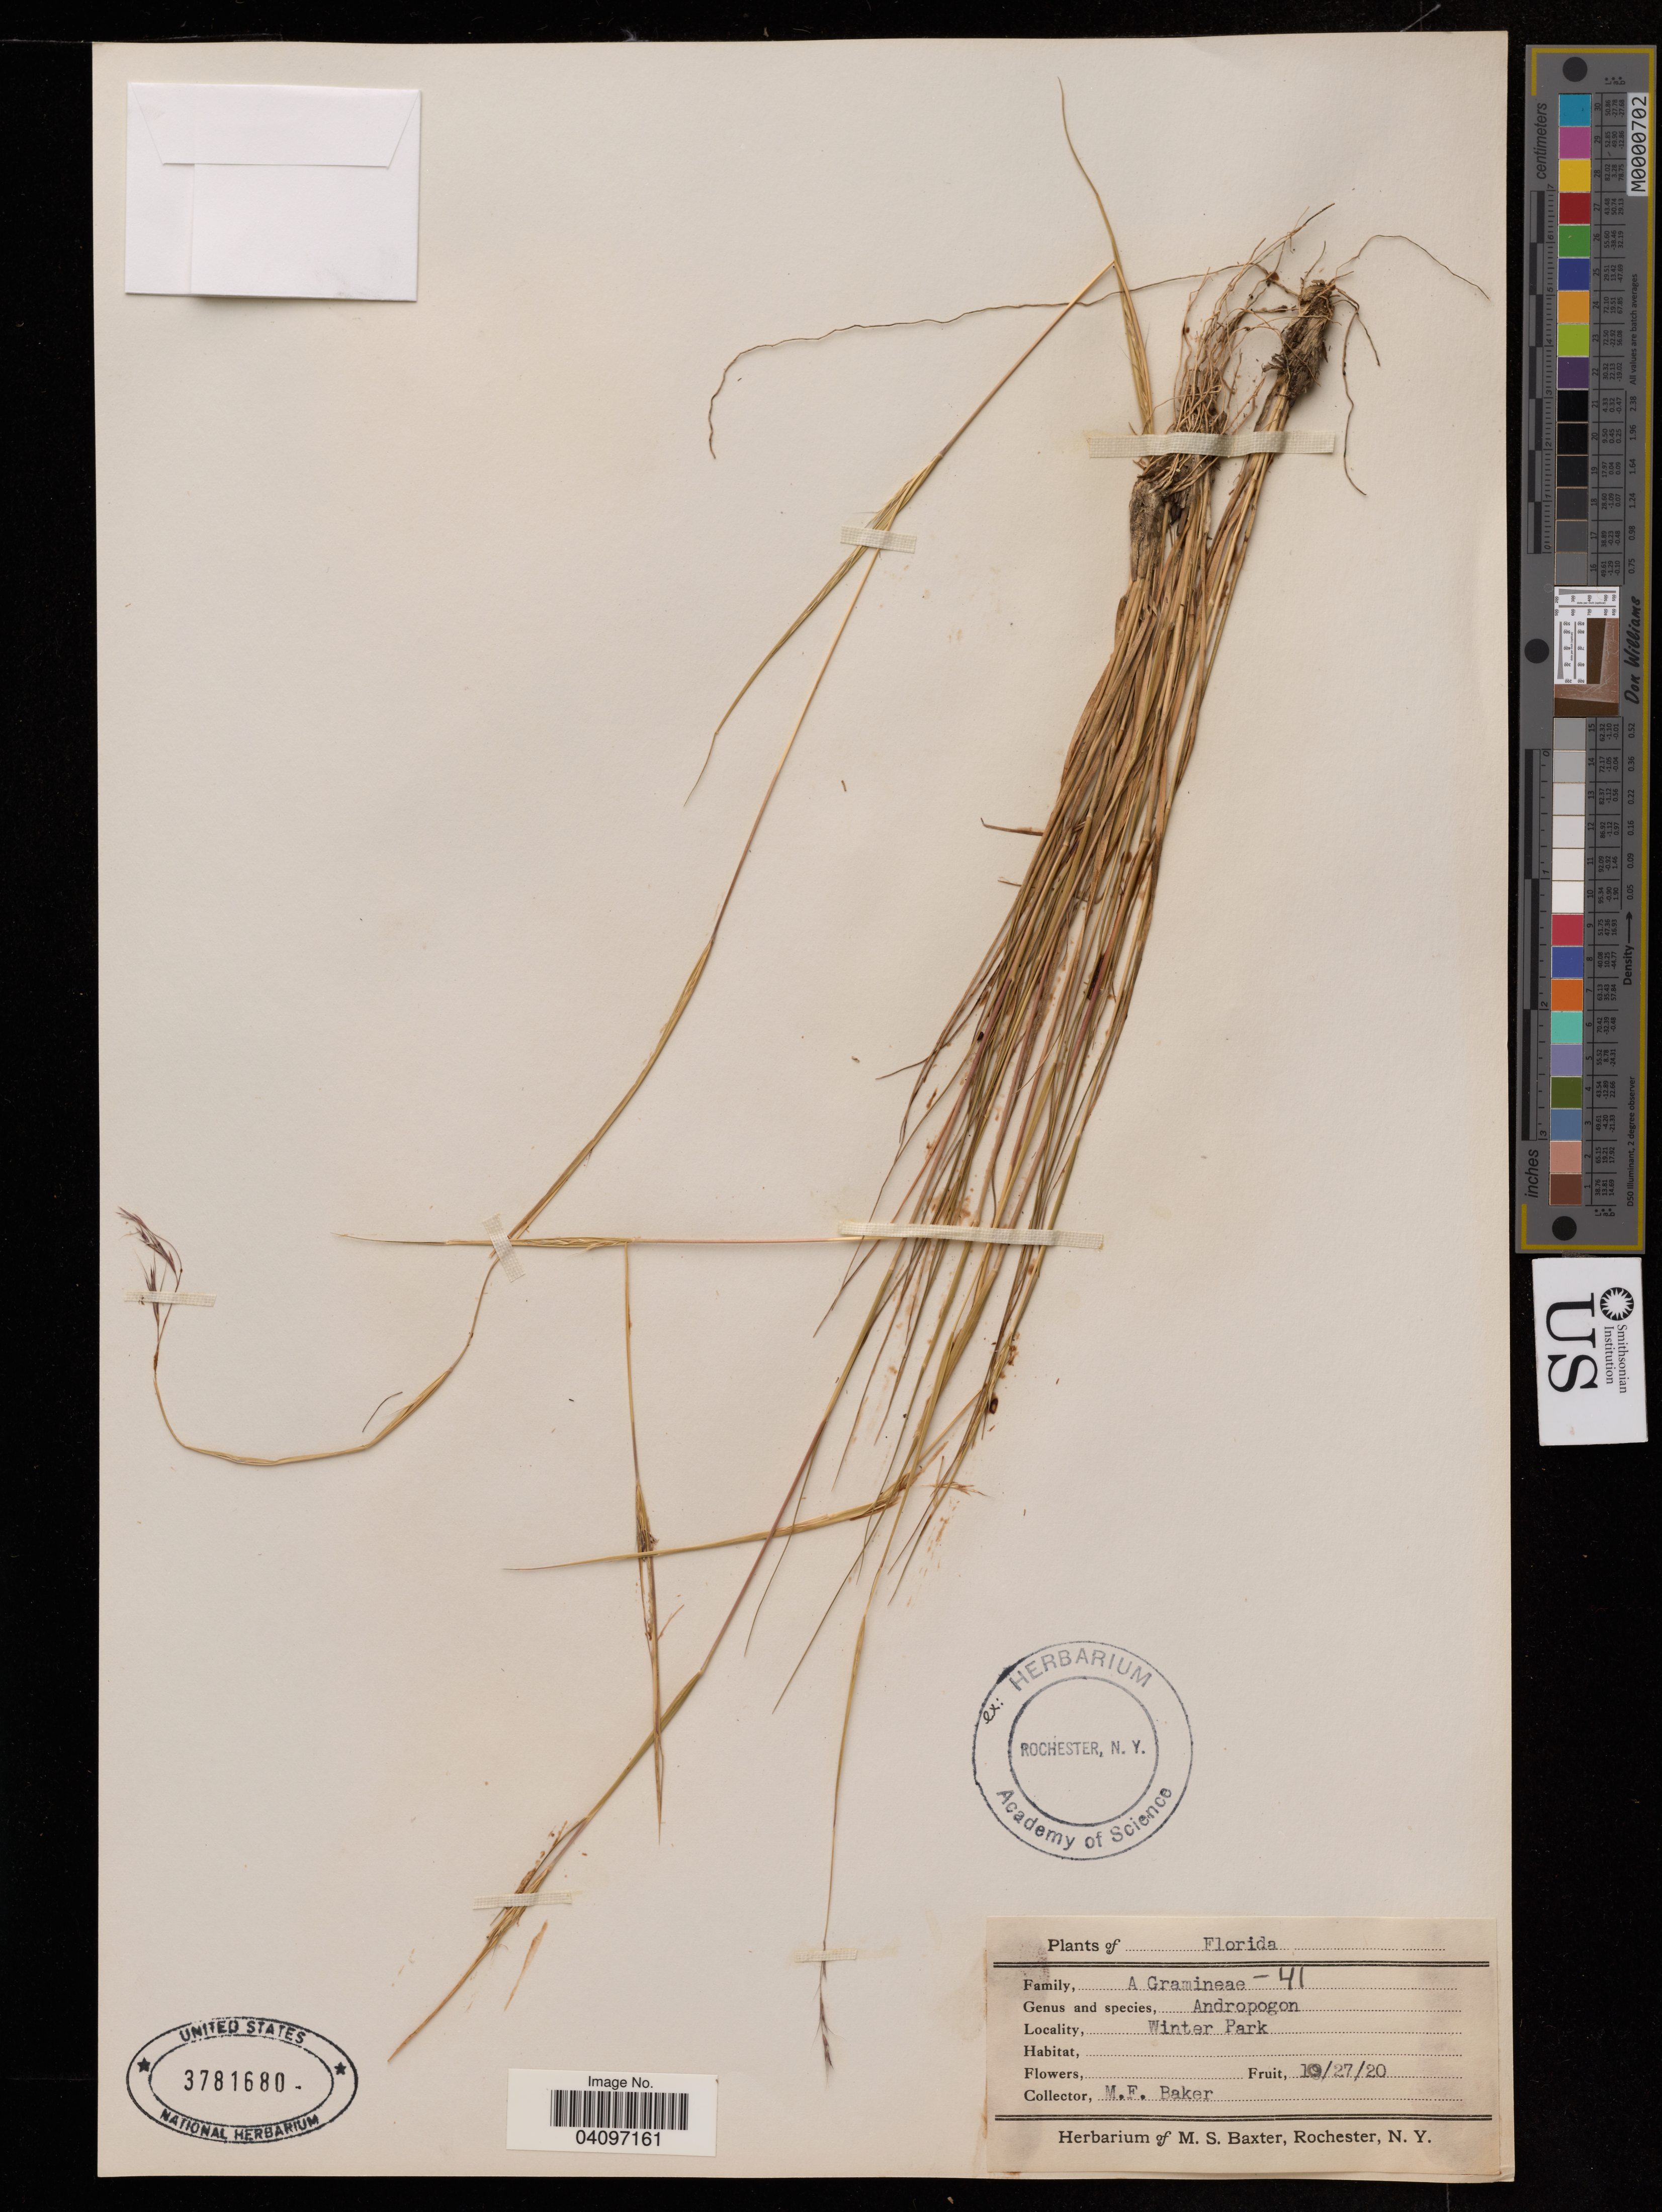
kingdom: Plantae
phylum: Tracheophyta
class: Liliopsida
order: Poales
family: Poaceae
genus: Andropogon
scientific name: Andropogon sp.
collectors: M. F. Baker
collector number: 41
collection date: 1920-10-27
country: United States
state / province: Florida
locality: Winter Park.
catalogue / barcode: US 3781680